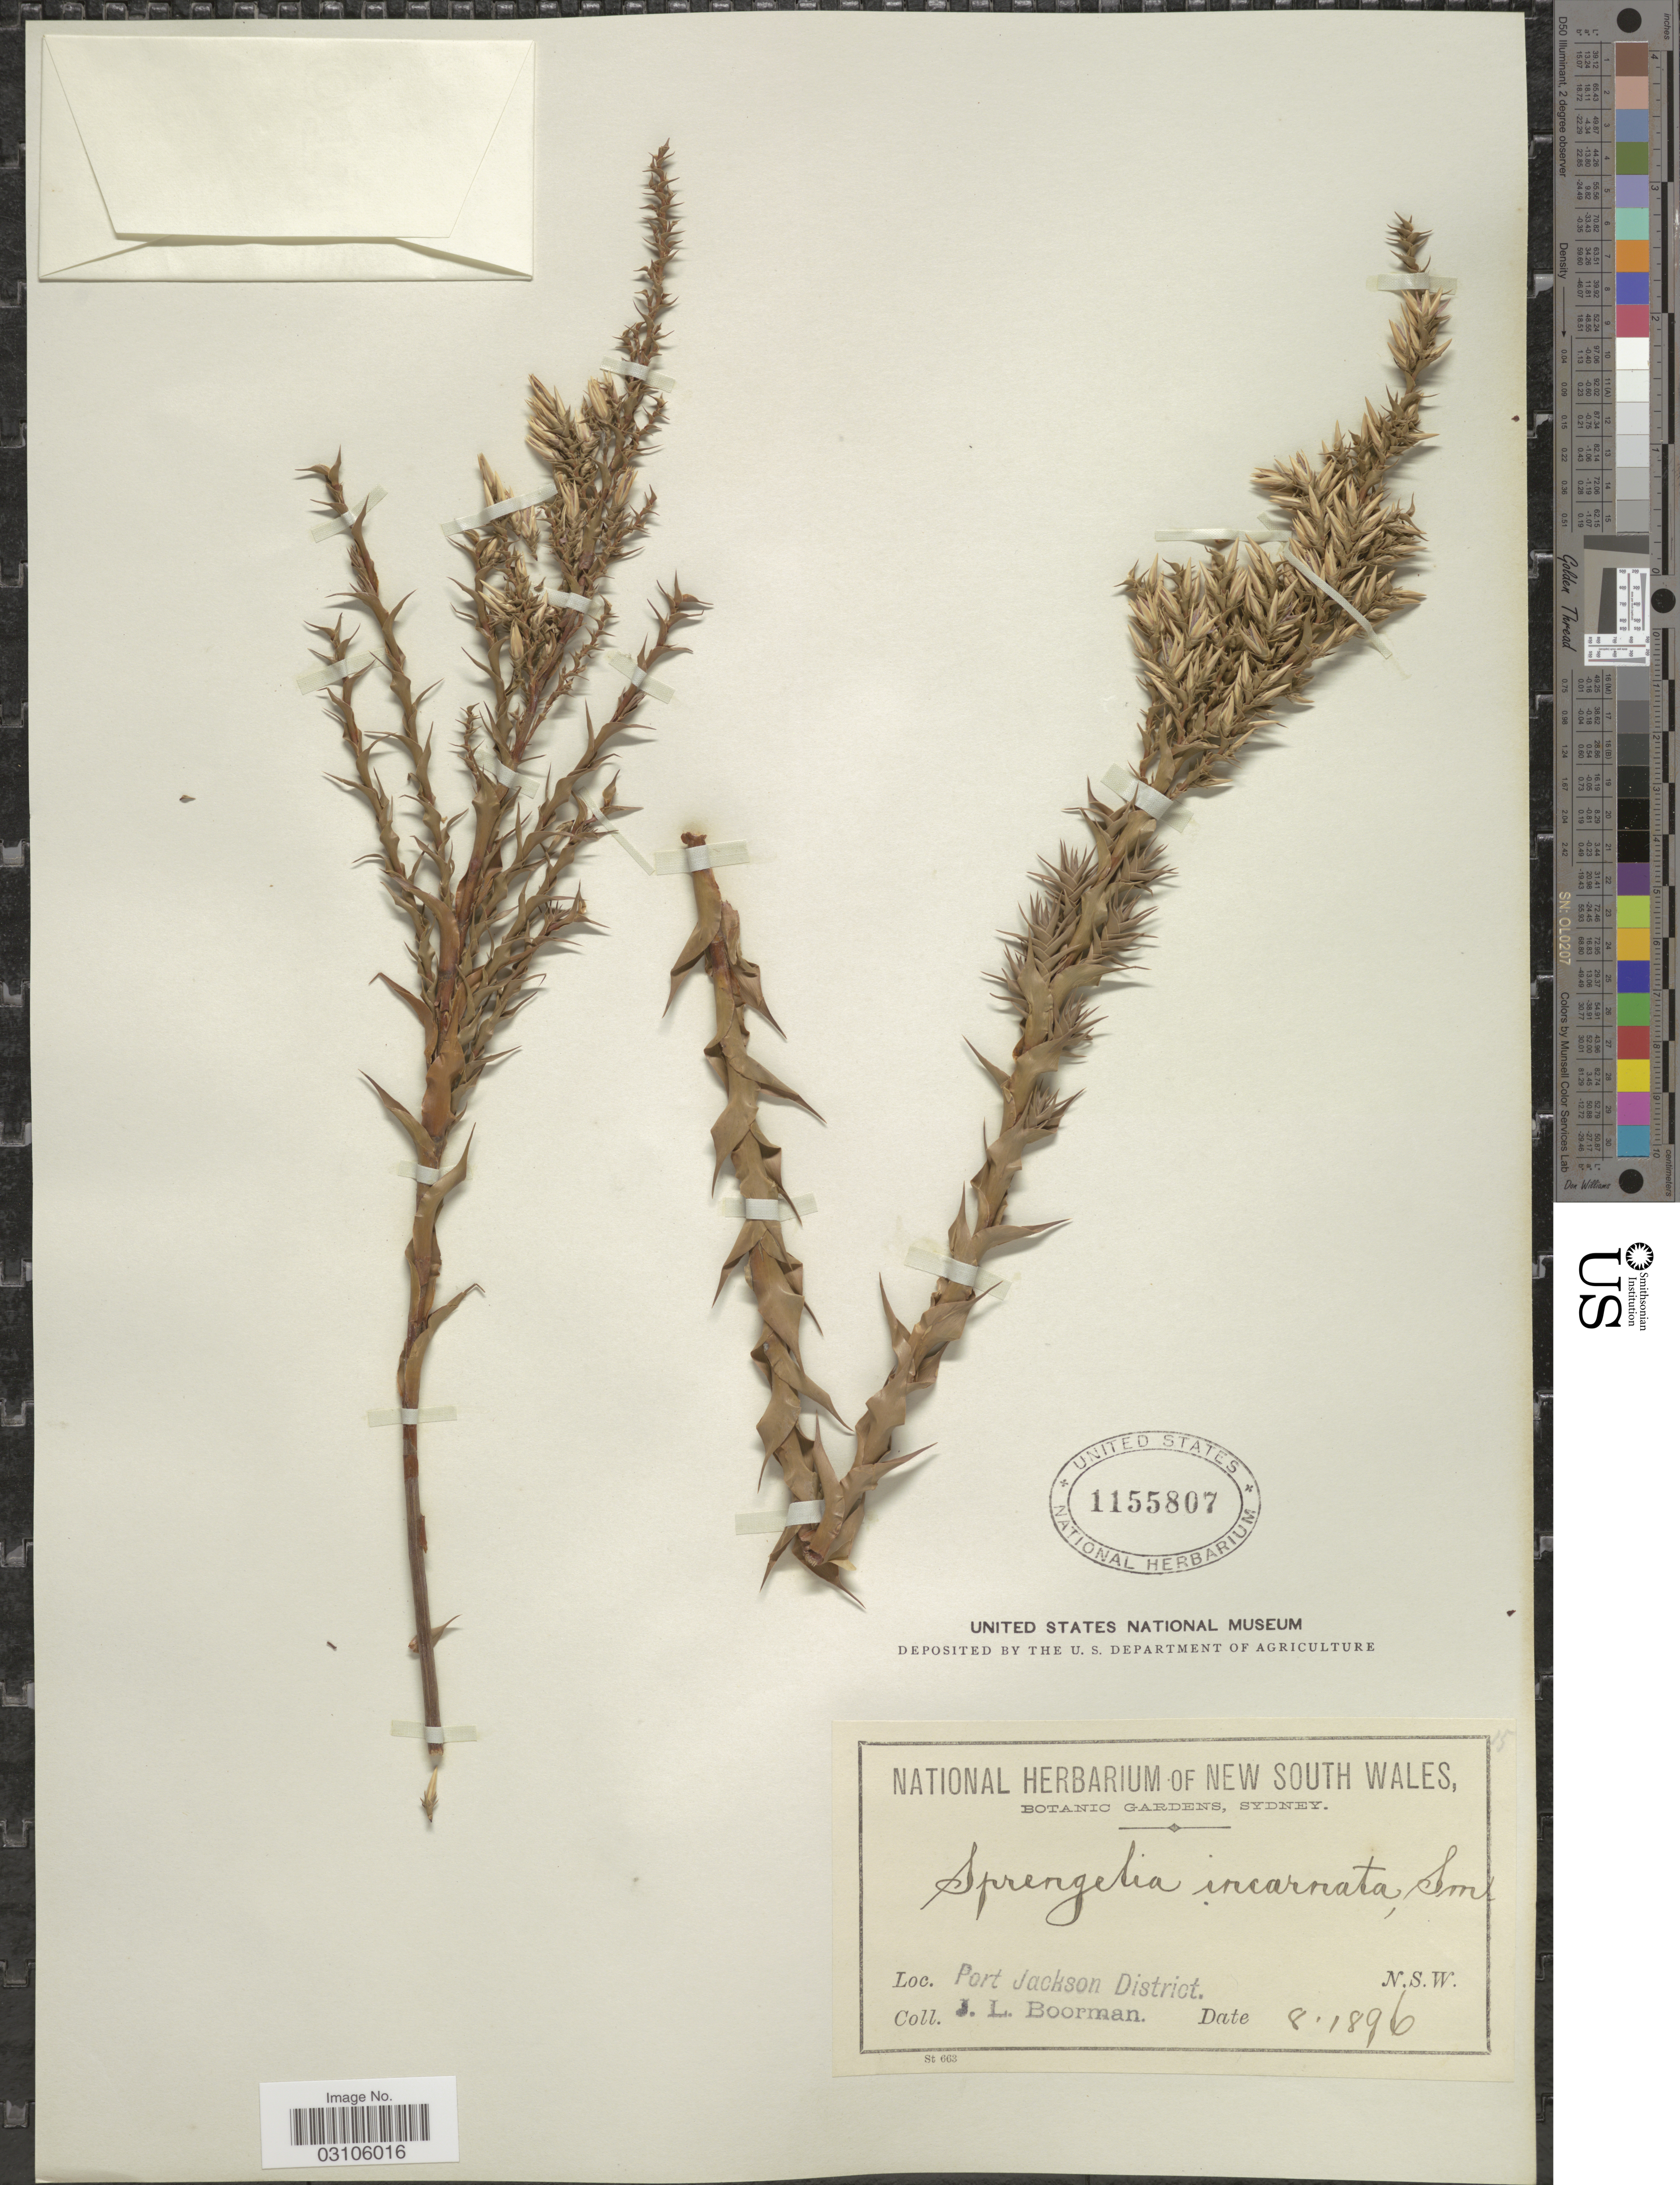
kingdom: Plantae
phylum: Tracheophyta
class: Magnoliopsida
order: Ericales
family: Ericaceae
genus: Sprengelia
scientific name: Sprengelia incarnata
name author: L.S. Sm.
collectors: J. Boorman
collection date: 1896-08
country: Australia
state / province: New South Wales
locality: Port Jackson District. N.S.W.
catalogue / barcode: US 1155807